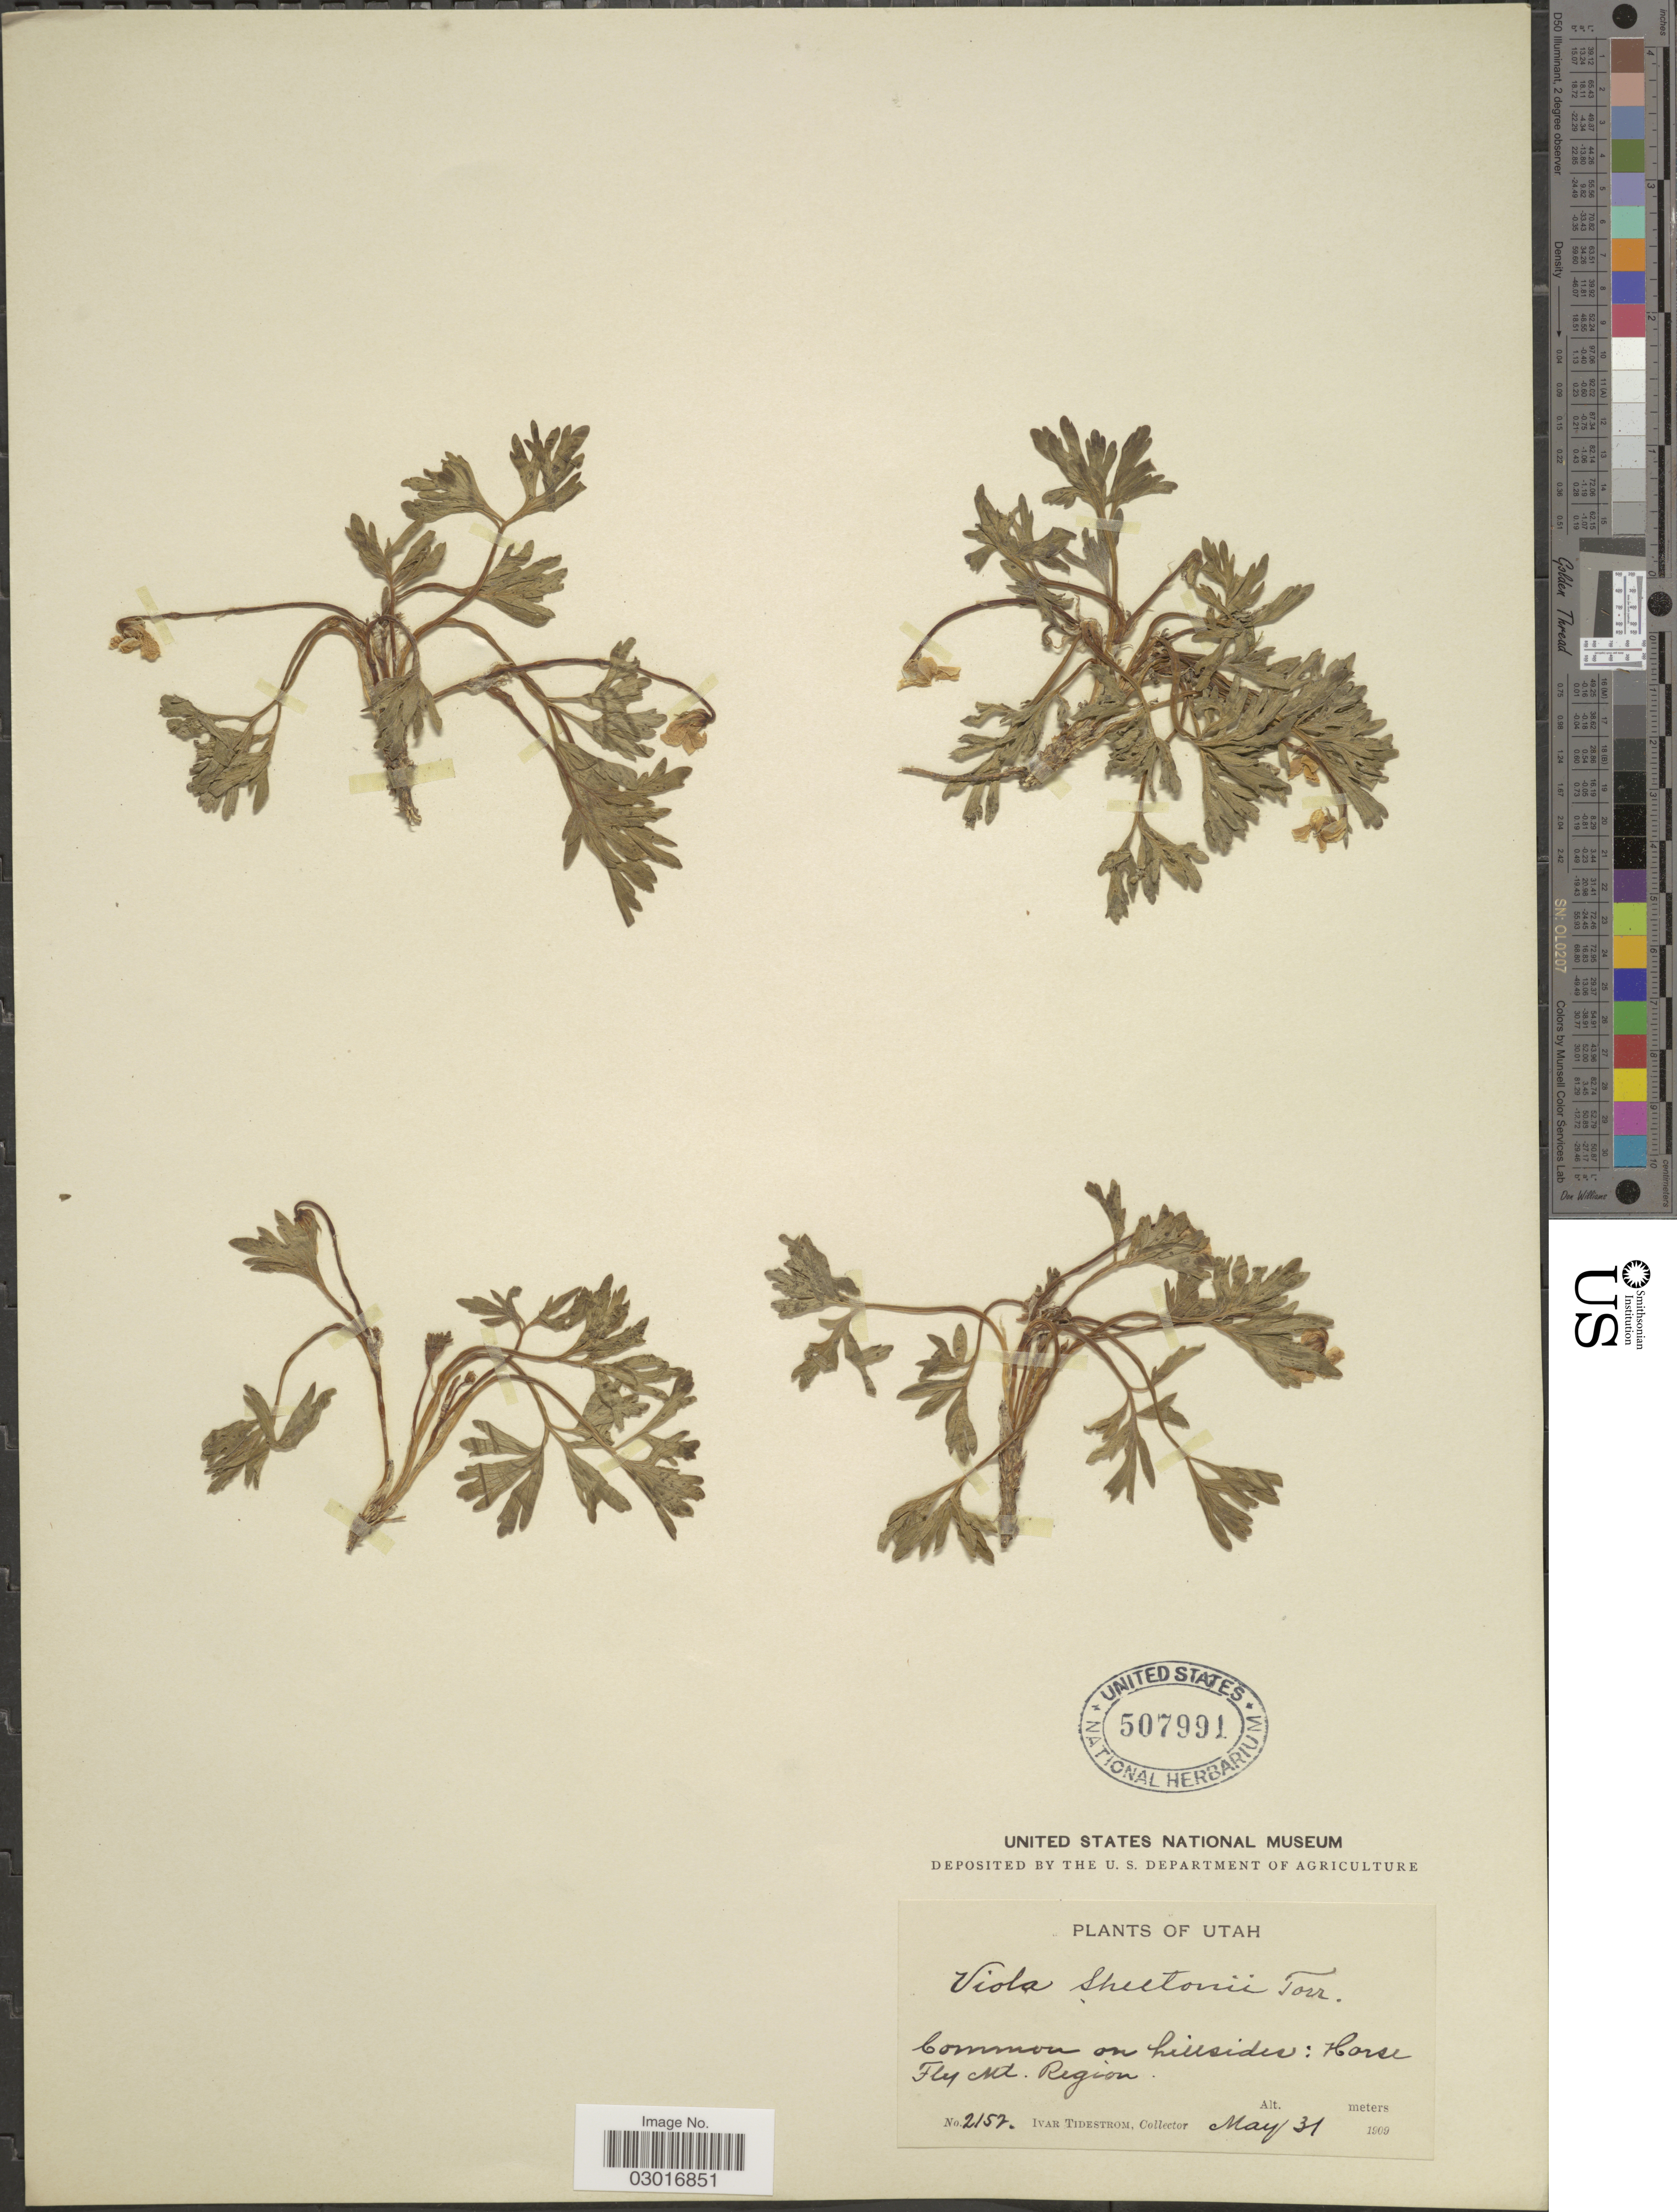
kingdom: Plantae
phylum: Tracheophyta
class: Magnoliopsida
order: Malpighiales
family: Violaceae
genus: Viola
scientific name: Viola sheltonii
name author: Torr.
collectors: I. F. Tidestrom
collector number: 2152*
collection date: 1909-05-31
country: United States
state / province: Utah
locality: Horse Fly Mt. Region.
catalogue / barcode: US 507991